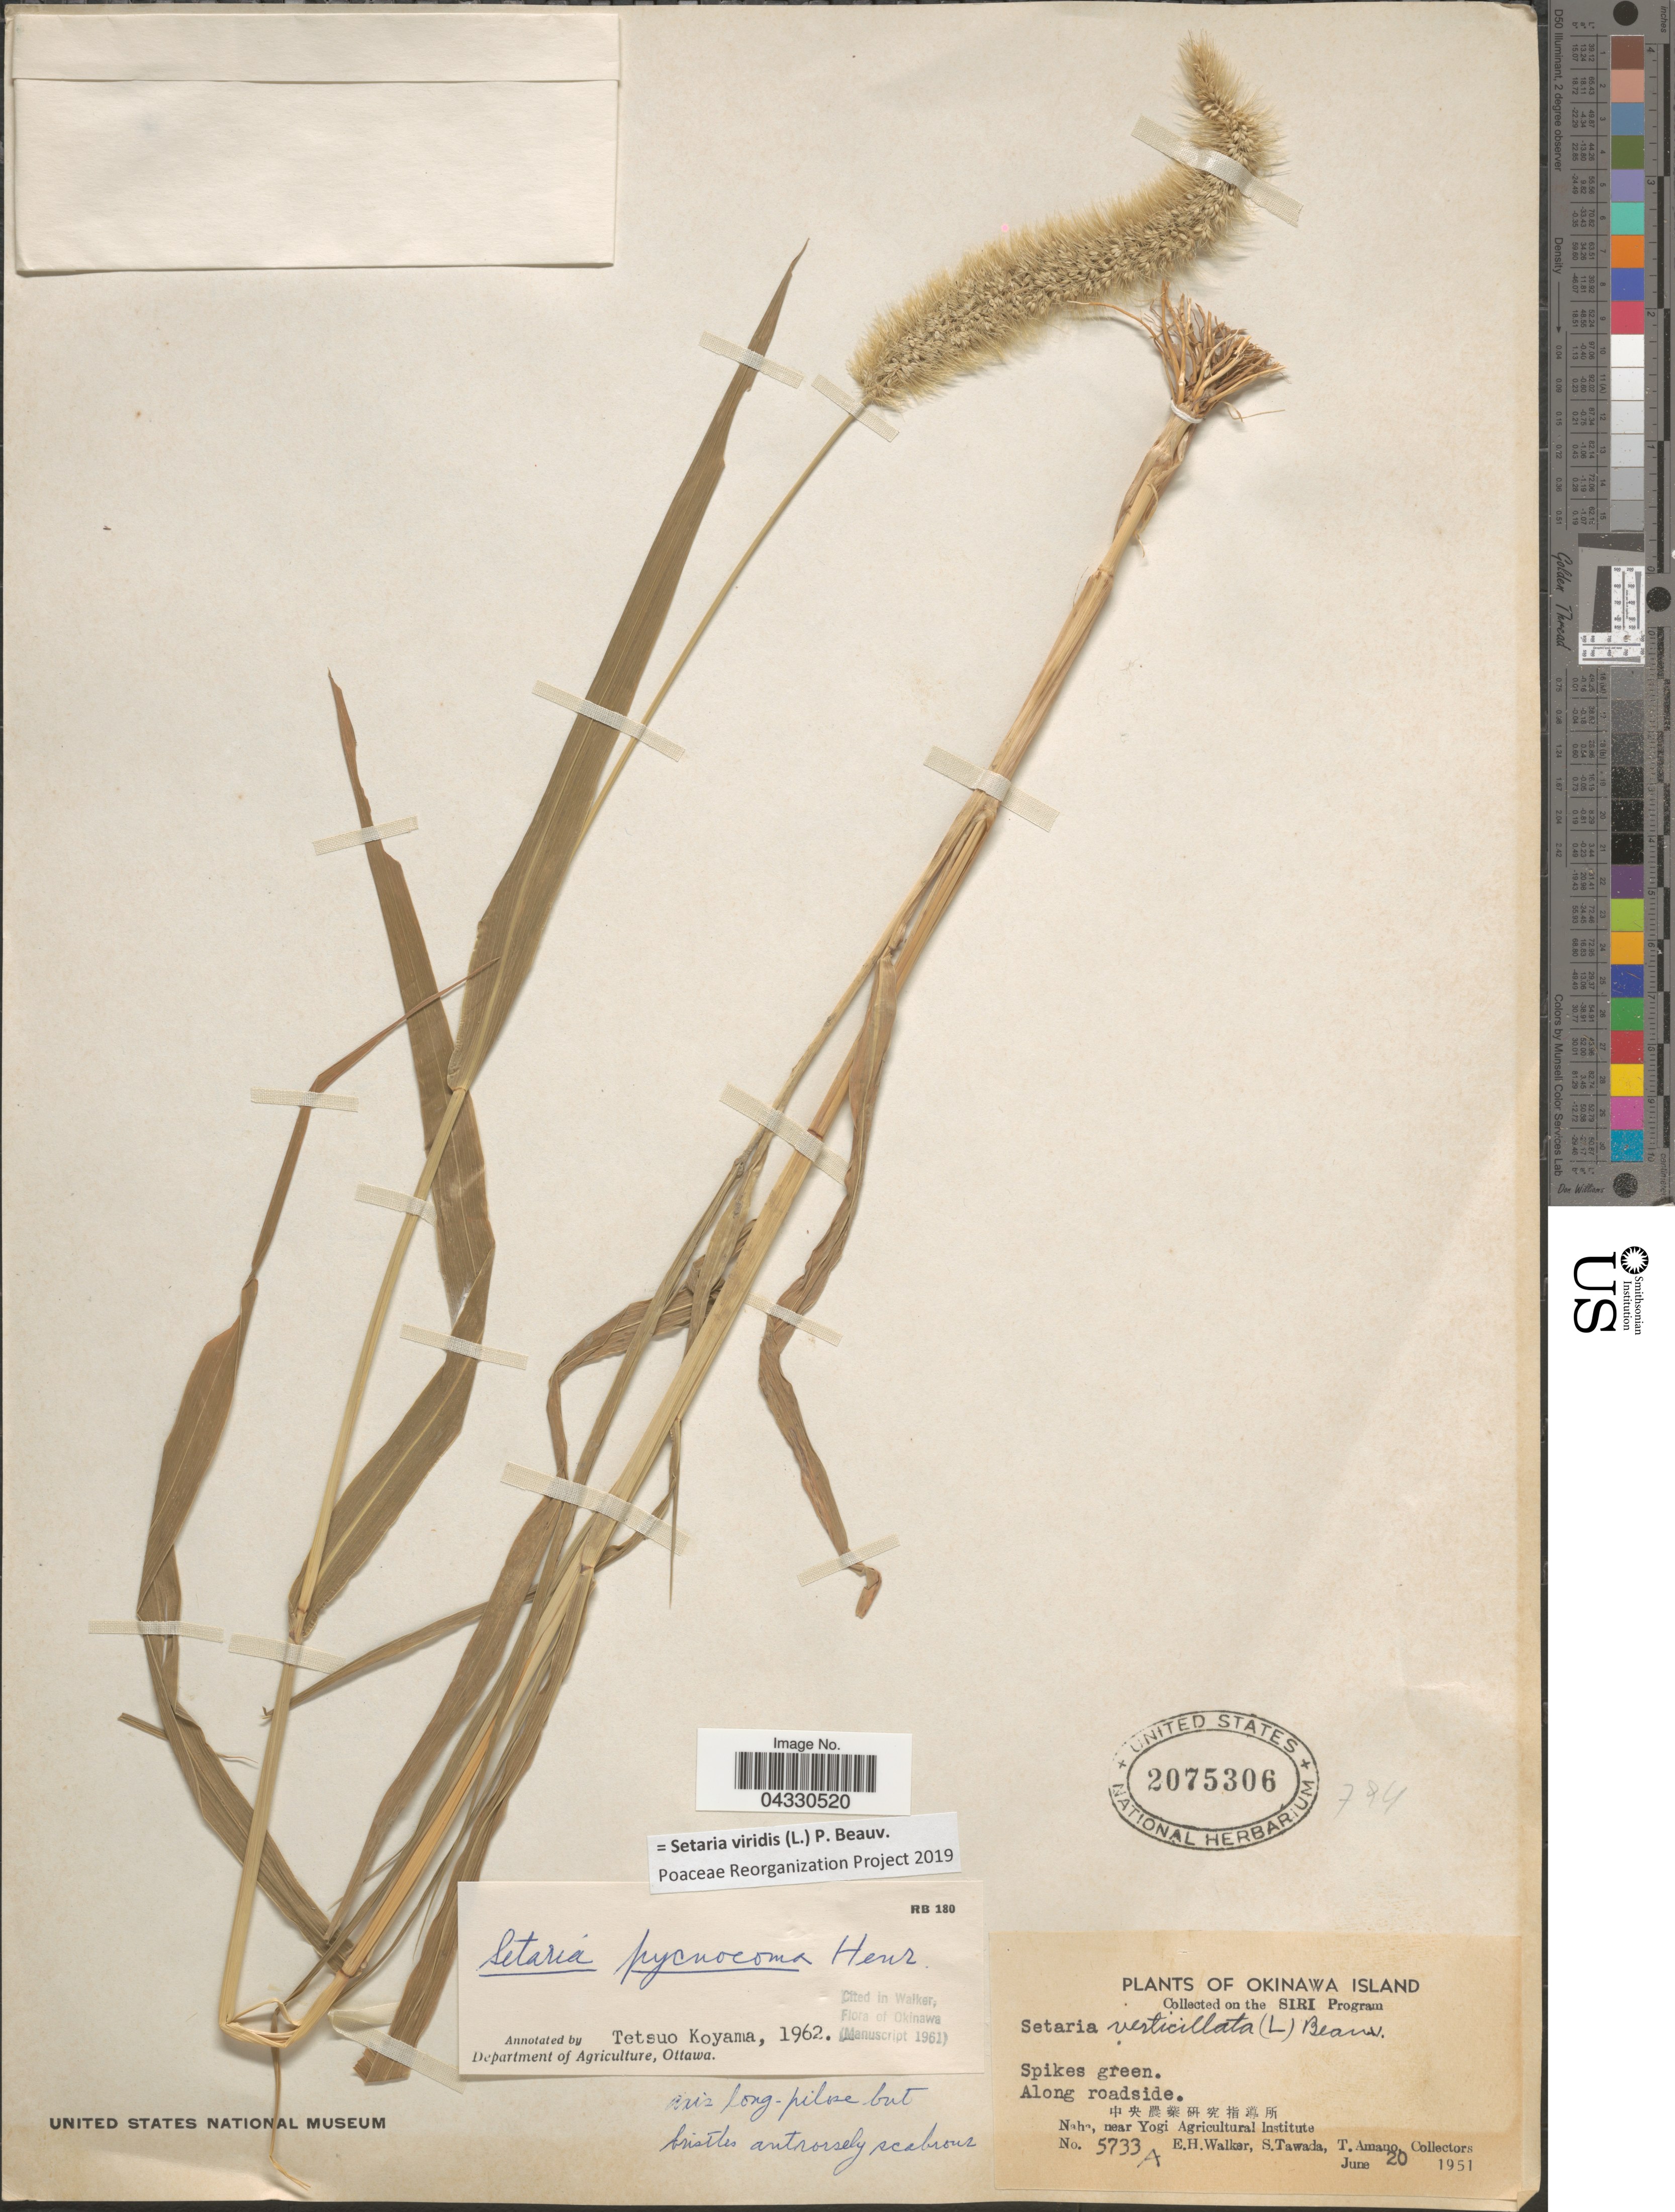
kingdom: Plantae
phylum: Tracheophyta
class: Liliopsida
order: Poales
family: Poaceae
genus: Setaria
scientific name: Setaria viridis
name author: (L.) P. Beauv.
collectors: E. H. Walker, S. Tawada & T. Amano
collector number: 5733A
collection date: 1951-06-20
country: Japan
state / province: Okinawa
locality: Okinawa Island. Along roadside. Naha, near Yogi Agricultural Institute.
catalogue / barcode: US 2075306